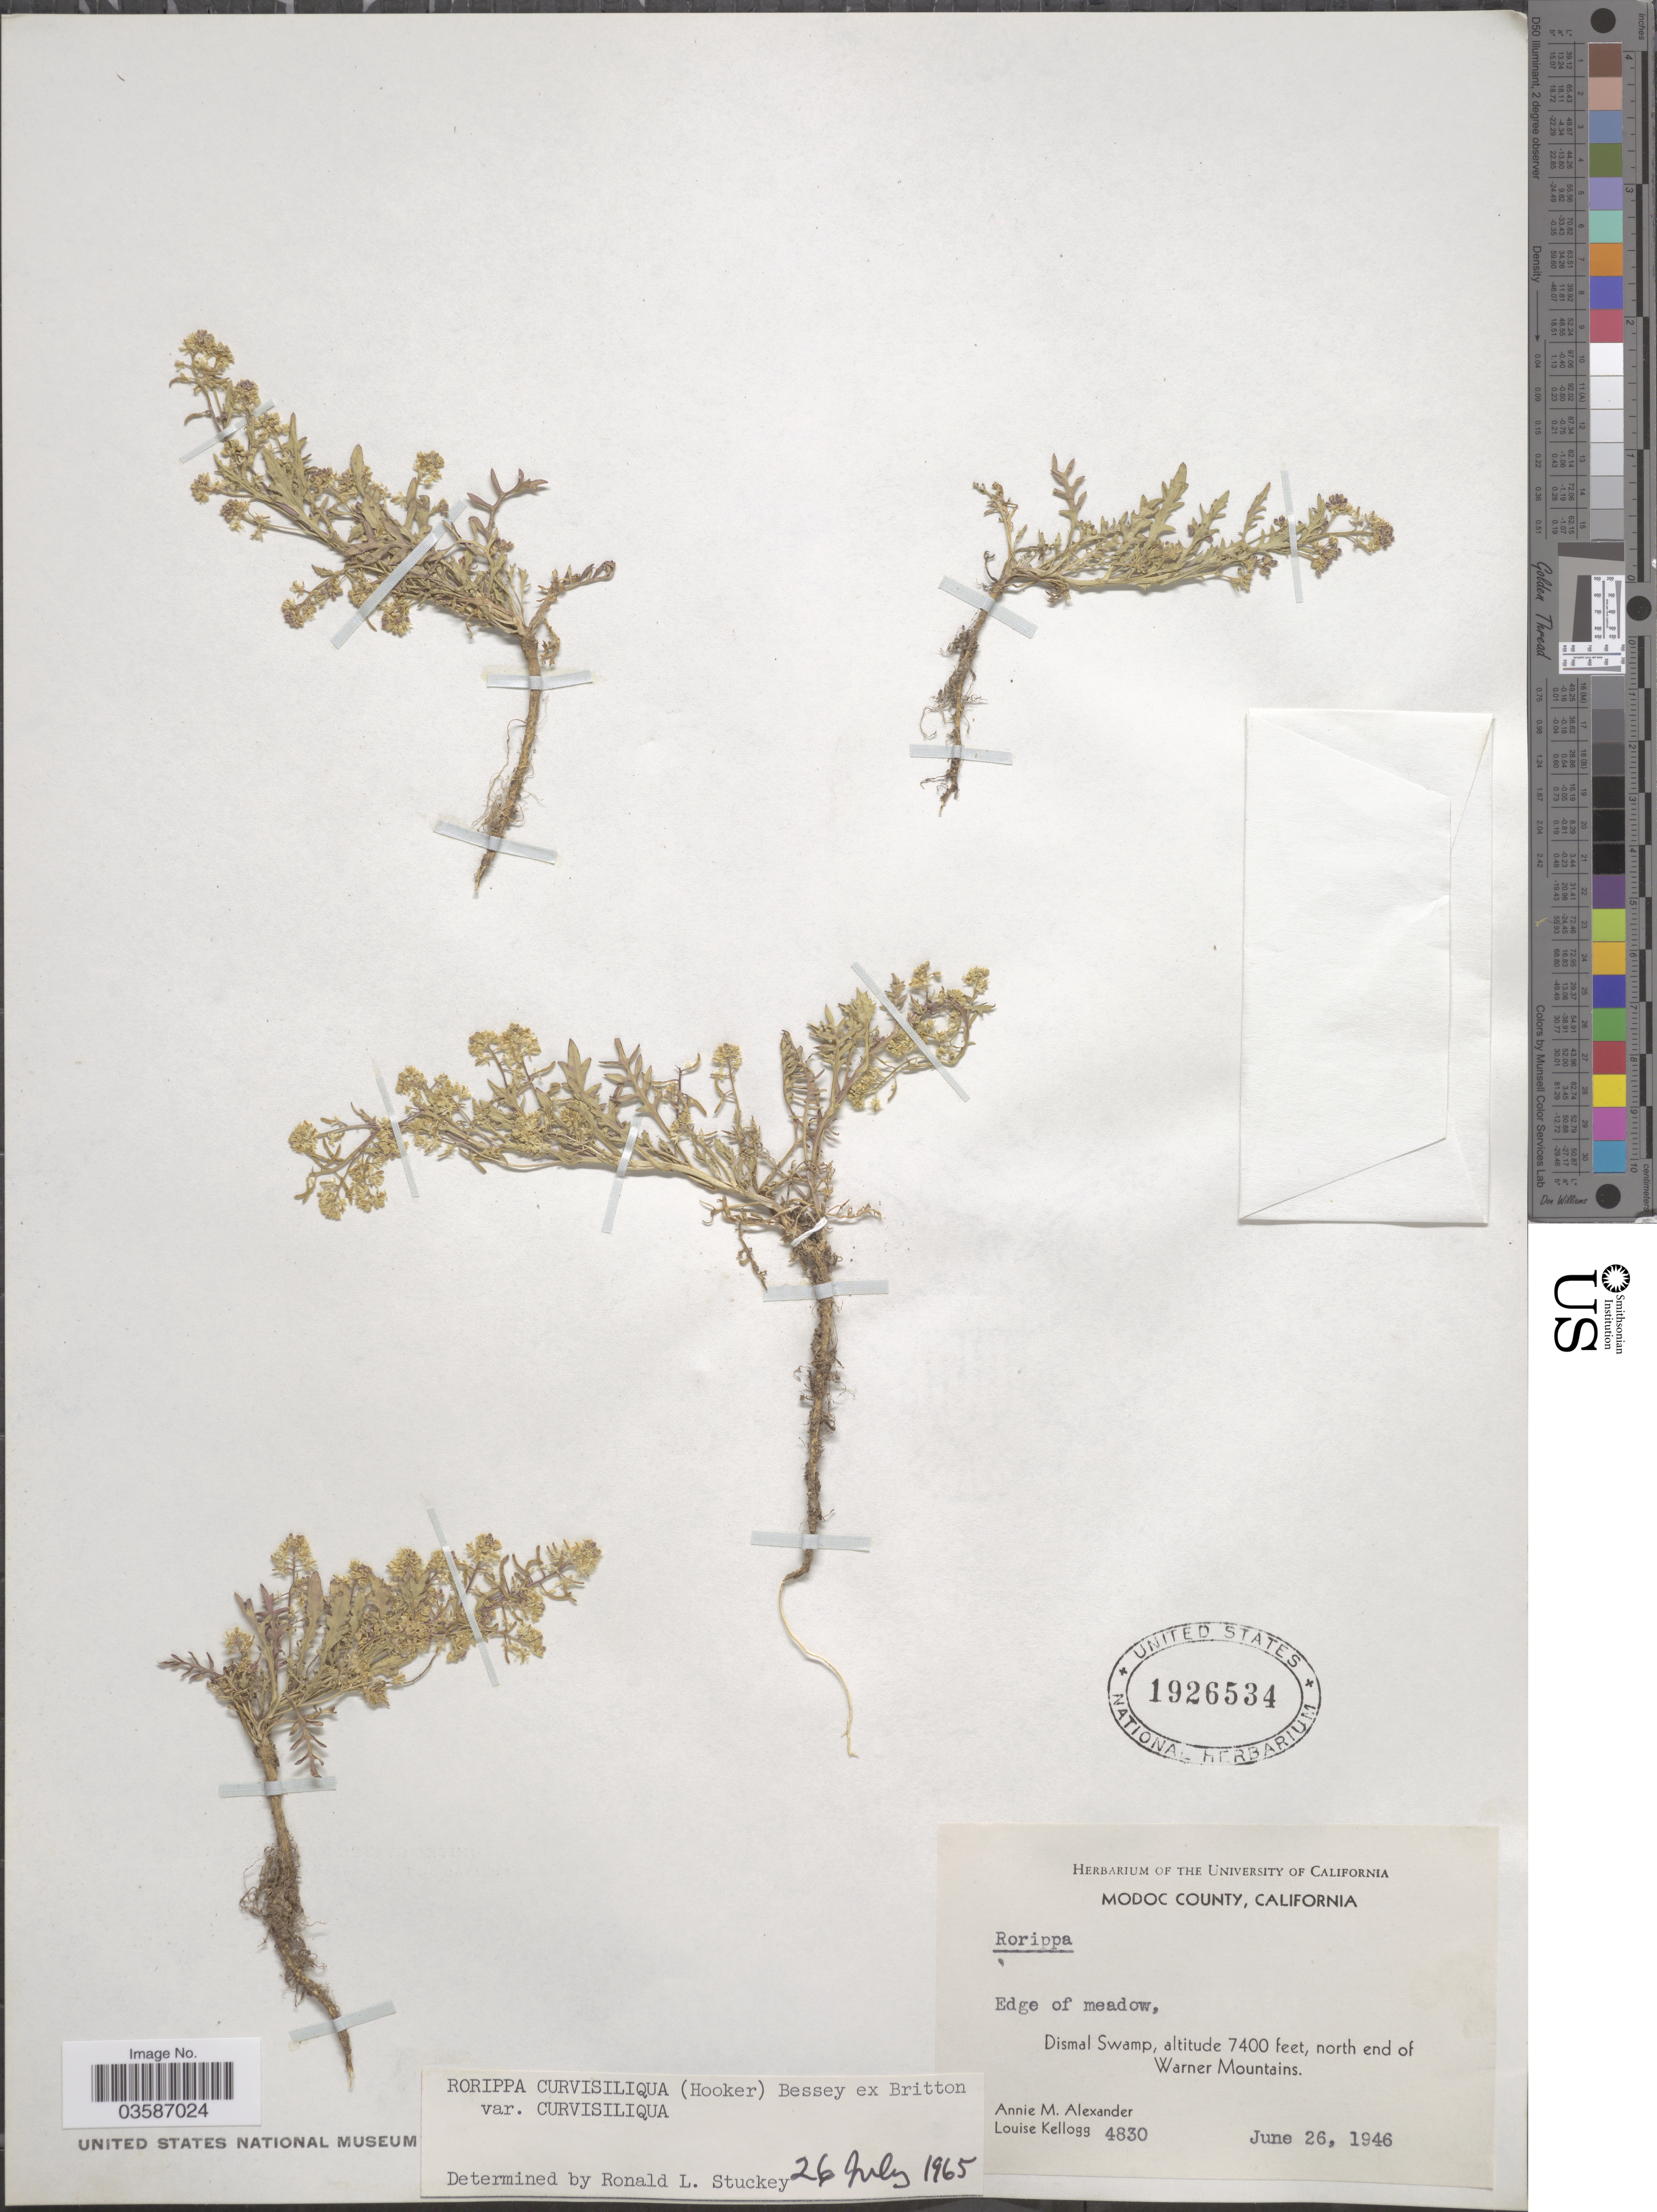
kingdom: Plantae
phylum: Tracheophyta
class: Magnoliopsida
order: Brassicales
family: Brassicaceae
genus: Rorippa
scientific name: Rorippa curvisiliqua var. curvisiliqua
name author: (Hook.) Bessey ex Britton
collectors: A. M. Alexander & L. Kellogg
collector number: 4830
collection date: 1946-06-26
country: United States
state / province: California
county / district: Modoc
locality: Modoc County. Dismal Swamp, north end of Warner Mountains.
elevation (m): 2256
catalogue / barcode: US 1926534